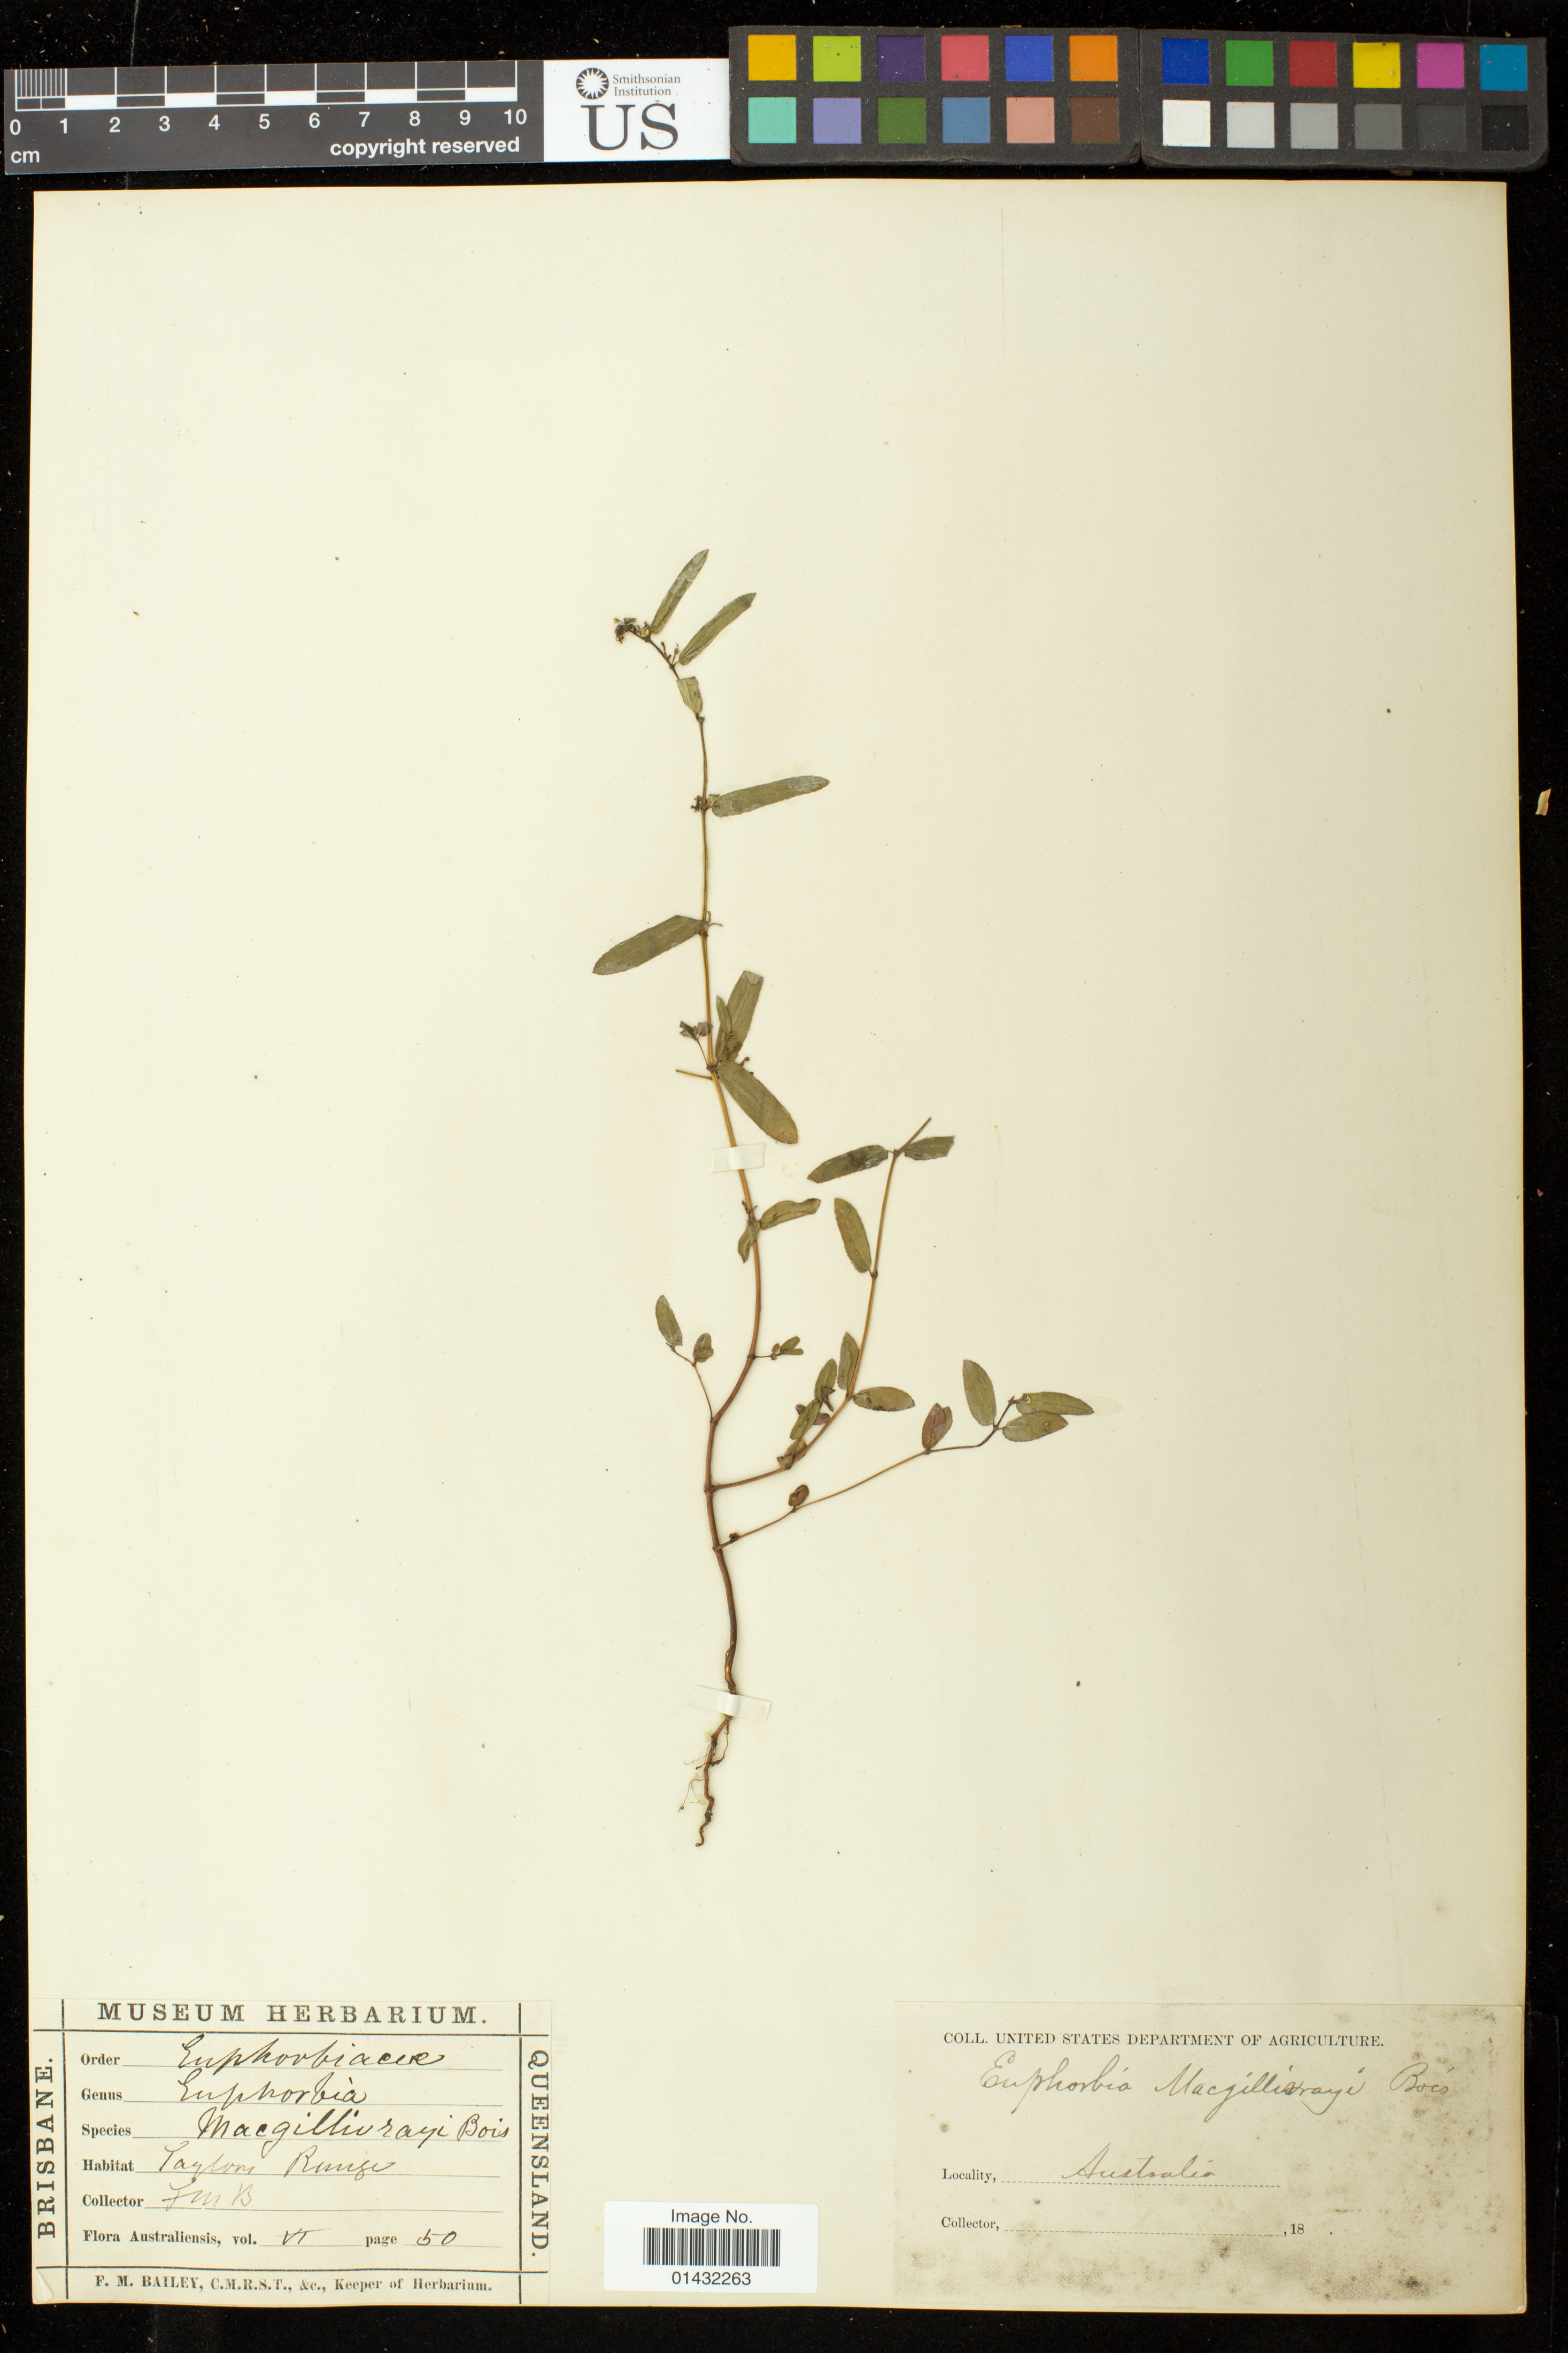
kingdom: Plantae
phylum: Tracheophyta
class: Magnoliopsida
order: Malpighiales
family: Euphorbiaceae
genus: Euphorbia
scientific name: Euphorbia bifida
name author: Hook. & Arn.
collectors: F. M. Bailey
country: Australia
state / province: Queensland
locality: Taylors Range